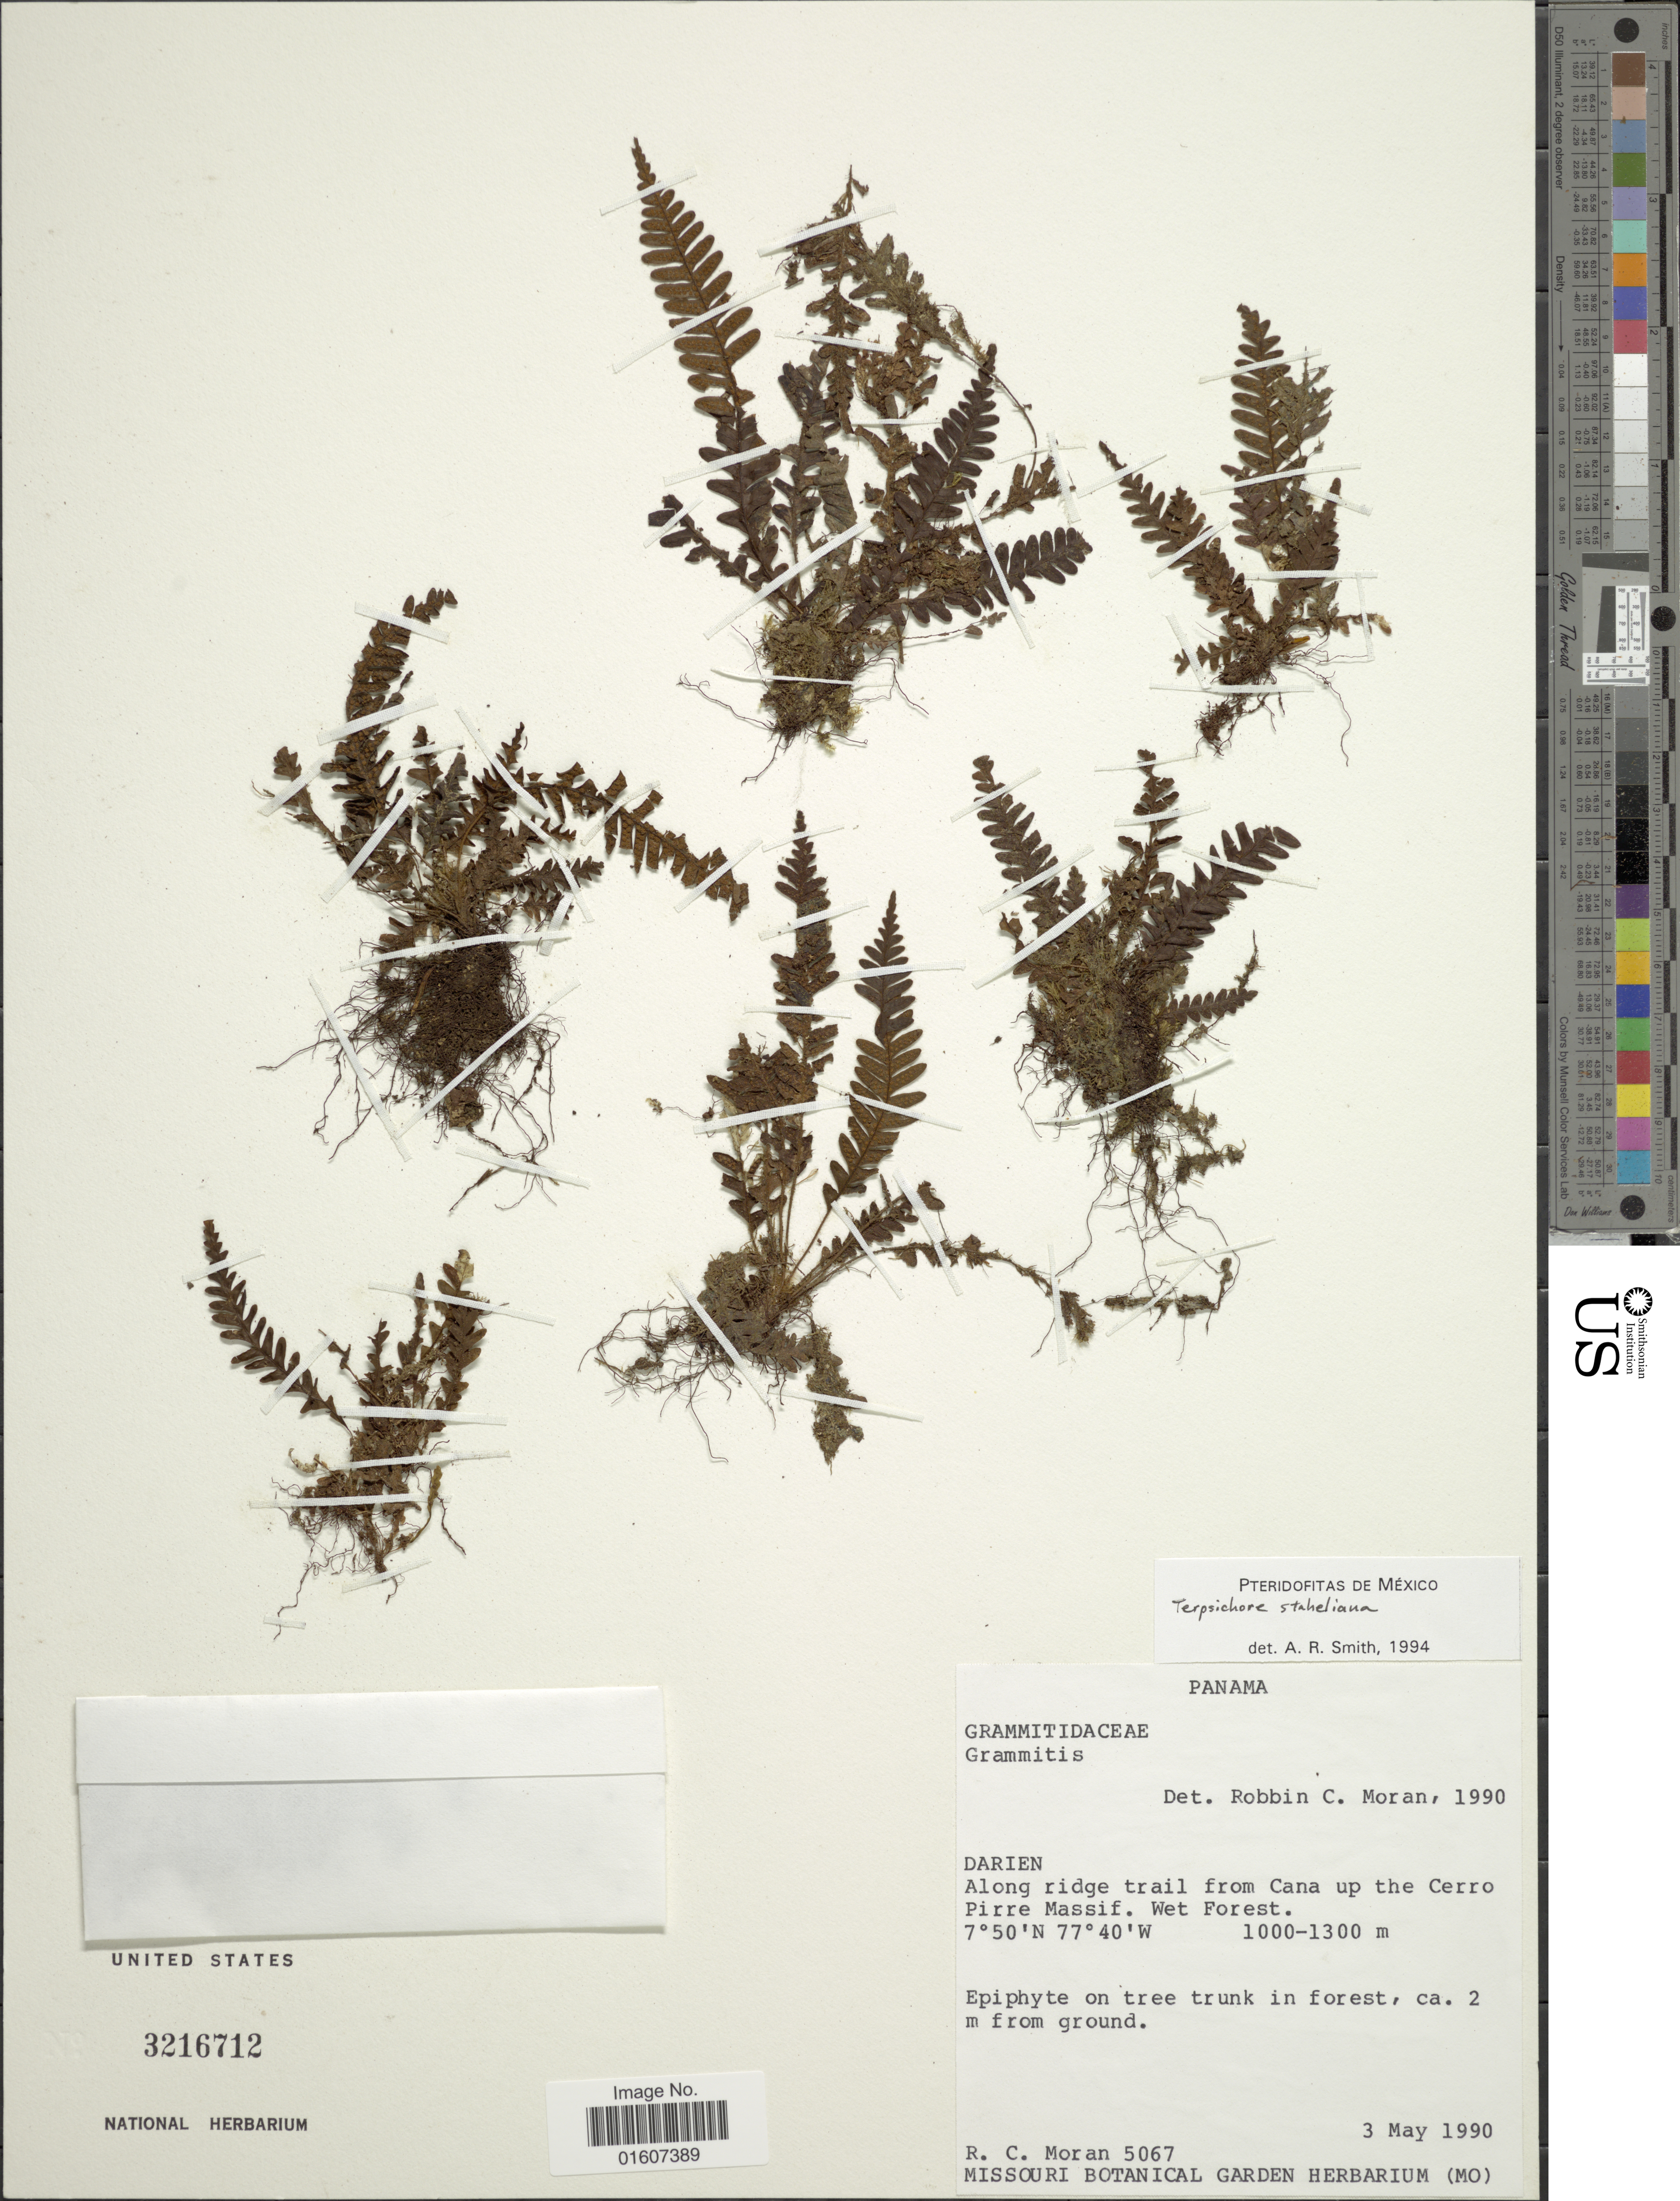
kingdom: Plantae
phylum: Tracheophyta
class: Polypodiopsida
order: Polypodiales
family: Polypodiaceae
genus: Terpsichore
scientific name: Terpsichore staheliana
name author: (Posth.) A.R. Sm.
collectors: R. C. Moran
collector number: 5067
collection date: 1990-05-03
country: Panama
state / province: Darién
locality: Along ridge trail from Cana up the Cerro Pirre Massif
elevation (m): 1000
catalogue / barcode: US 3216712